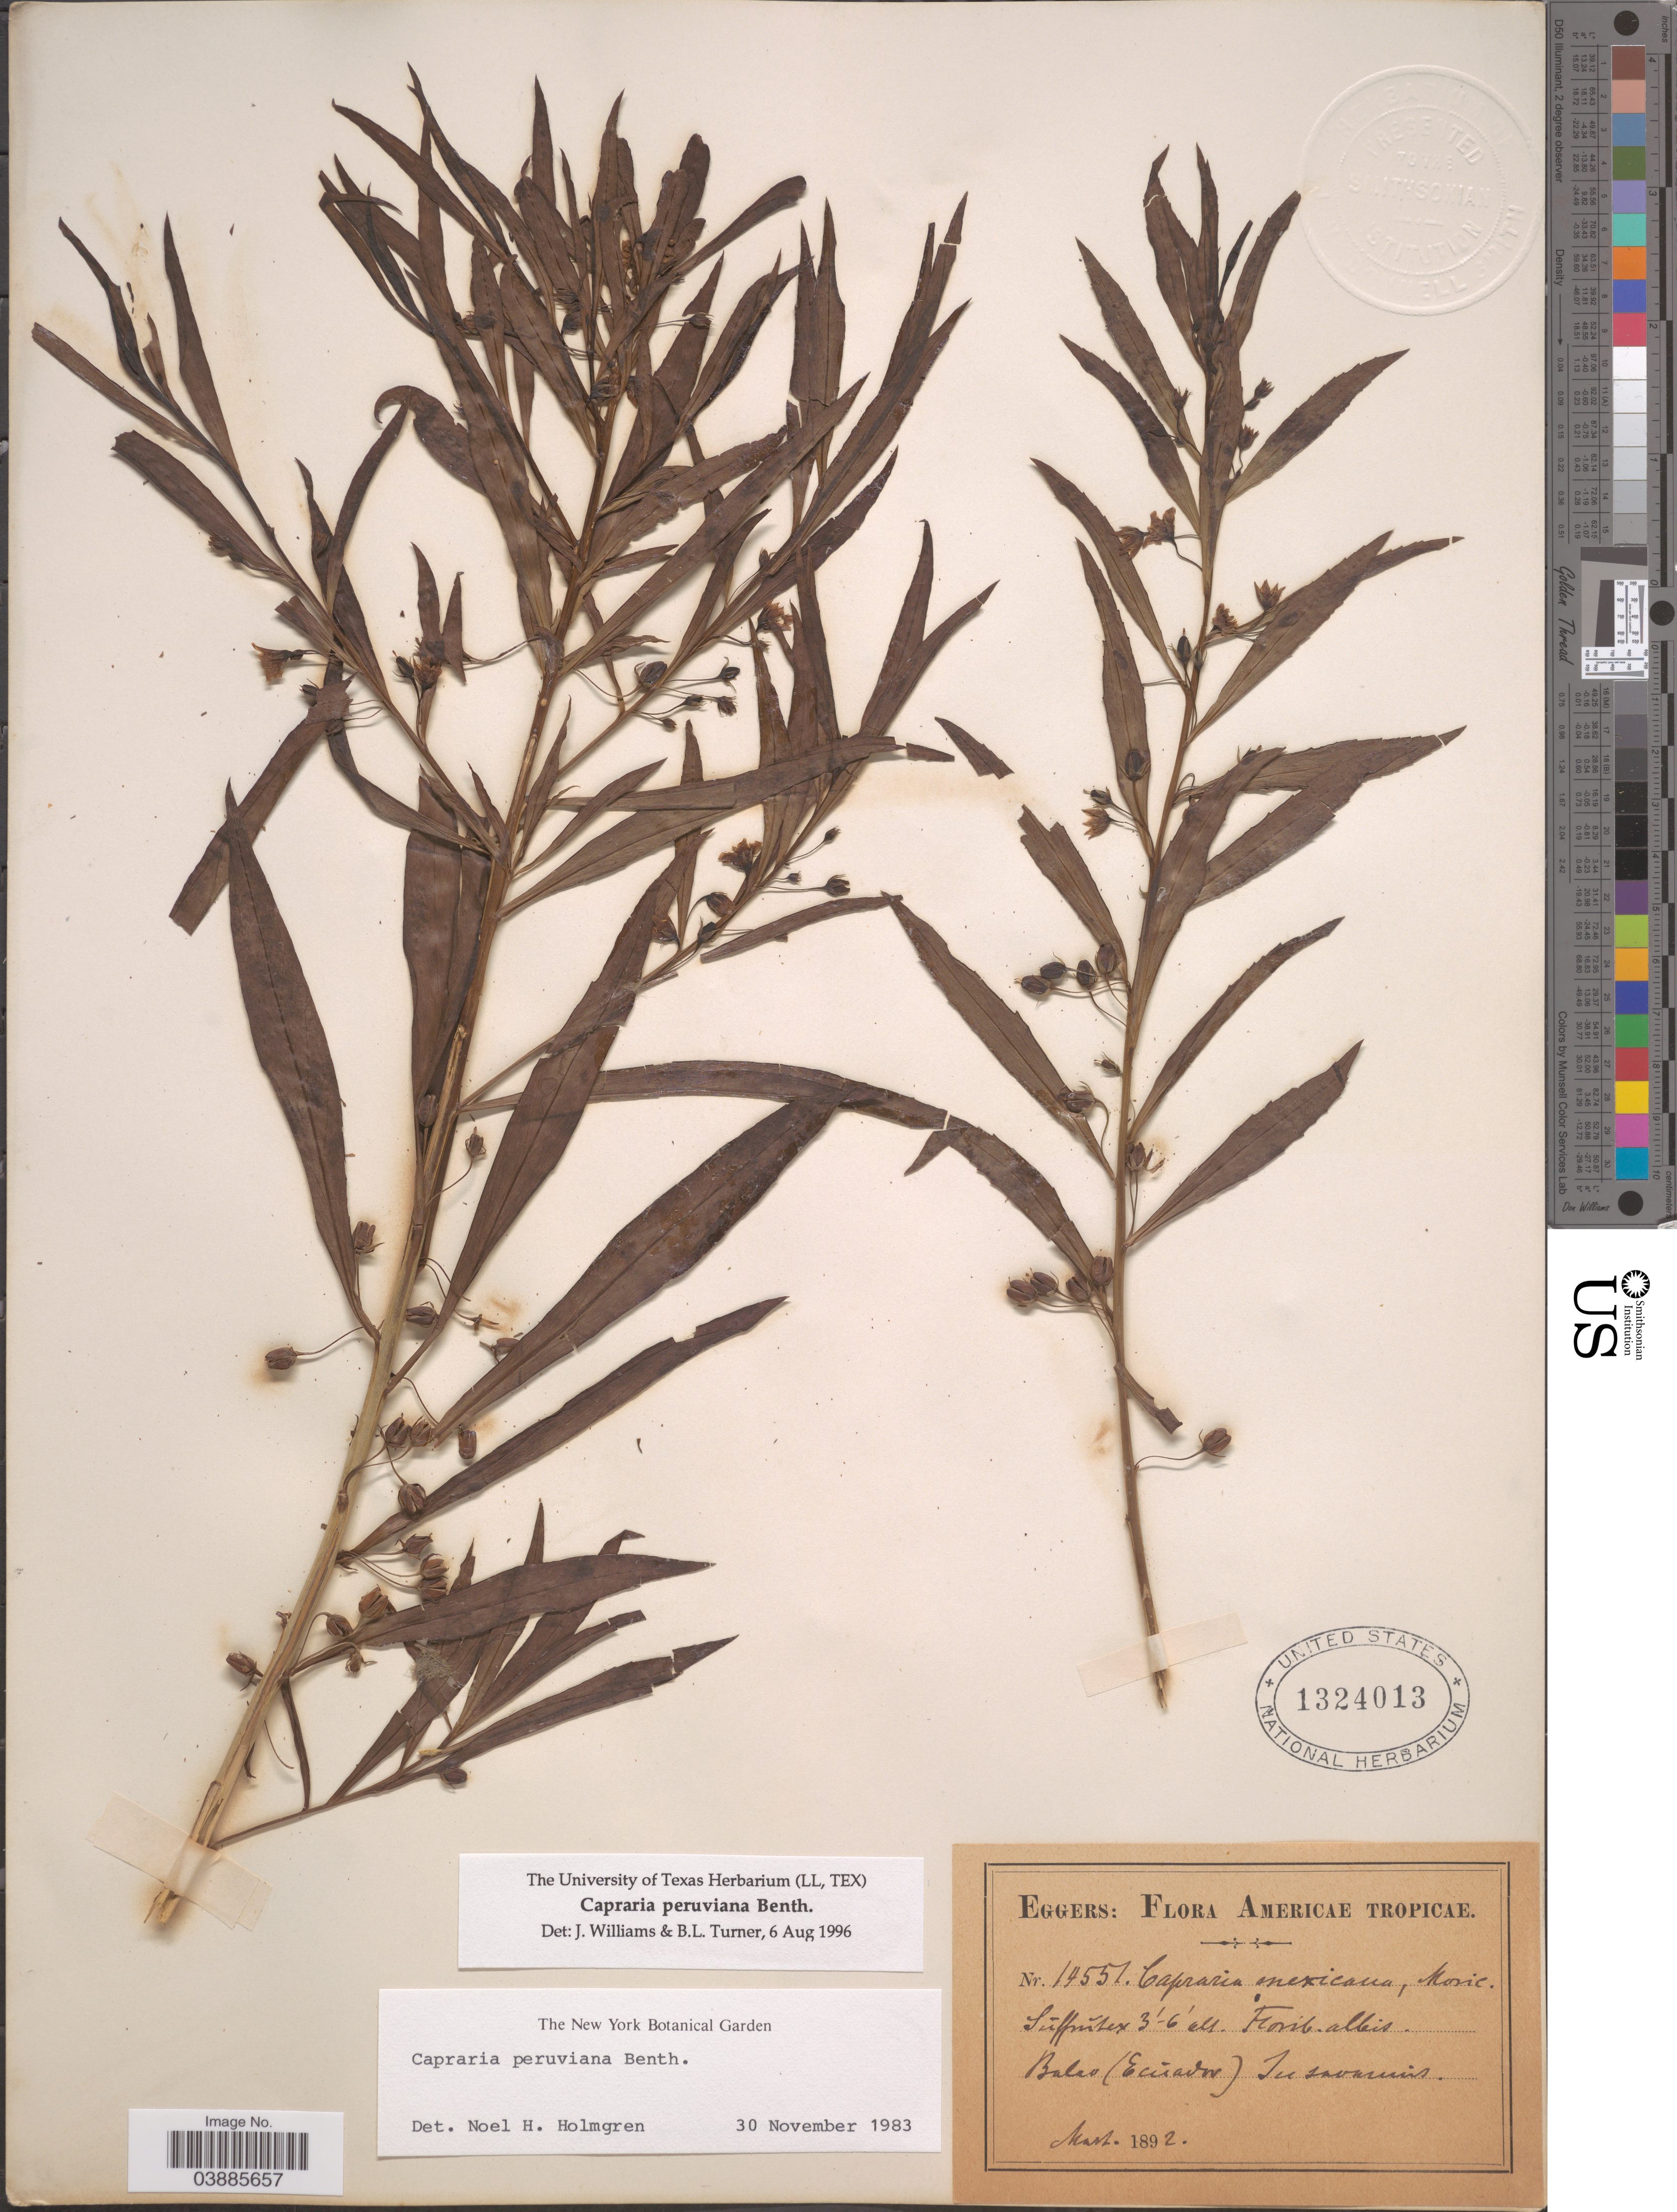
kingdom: Plantae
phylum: Tracheophyta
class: Magnoliopsida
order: Lamiales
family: Scrophulariaceae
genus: Capraria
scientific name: Capraria peruviana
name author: Benth.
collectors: -. Eggers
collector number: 14551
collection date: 1892-03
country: Ecuador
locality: Americae Tropicae. Balao.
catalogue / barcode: US 1324013